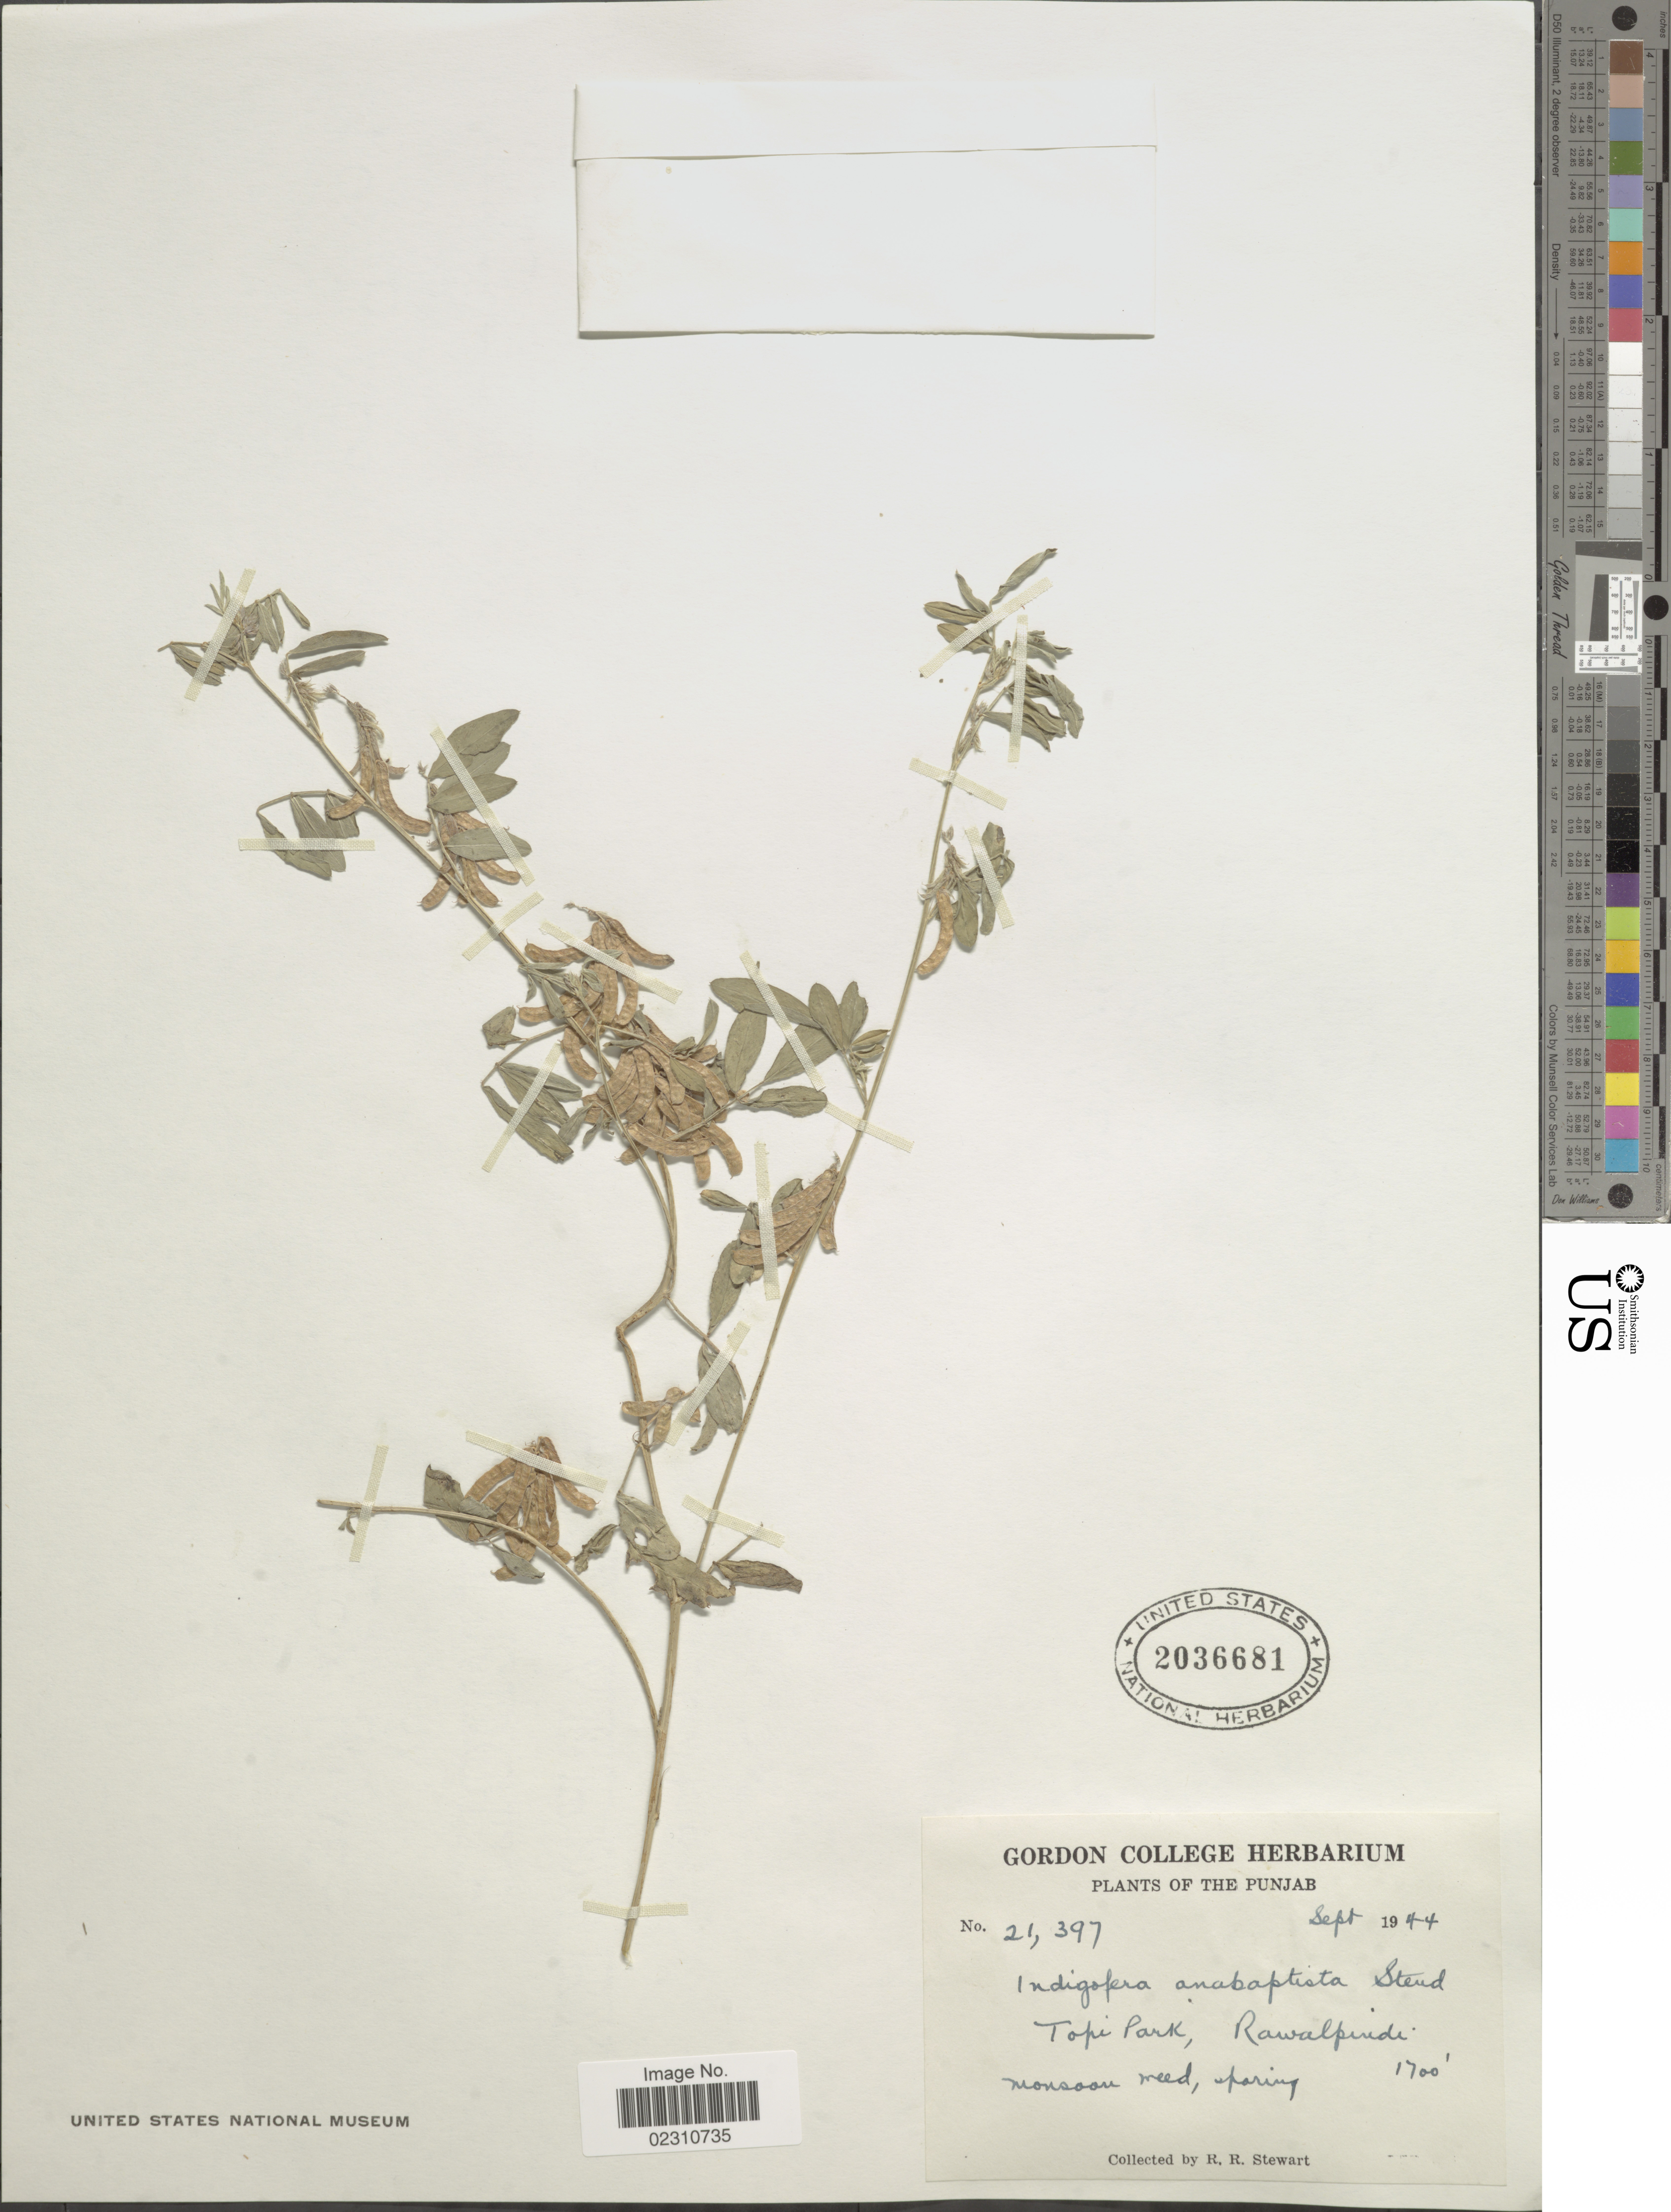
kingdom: Plantae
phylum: Tracheophyta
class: Magnoliopsida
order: Fabales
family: Fabaceae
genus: Indigofera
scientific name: Indigofera anabaptista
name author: Steud.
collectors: R. R. Stewart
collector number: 21397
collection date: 1944-09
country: Pakistan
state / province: Punjab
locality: Punjab, Topi Park, Rawalpindi.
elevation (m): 518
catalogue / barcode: US 2036681